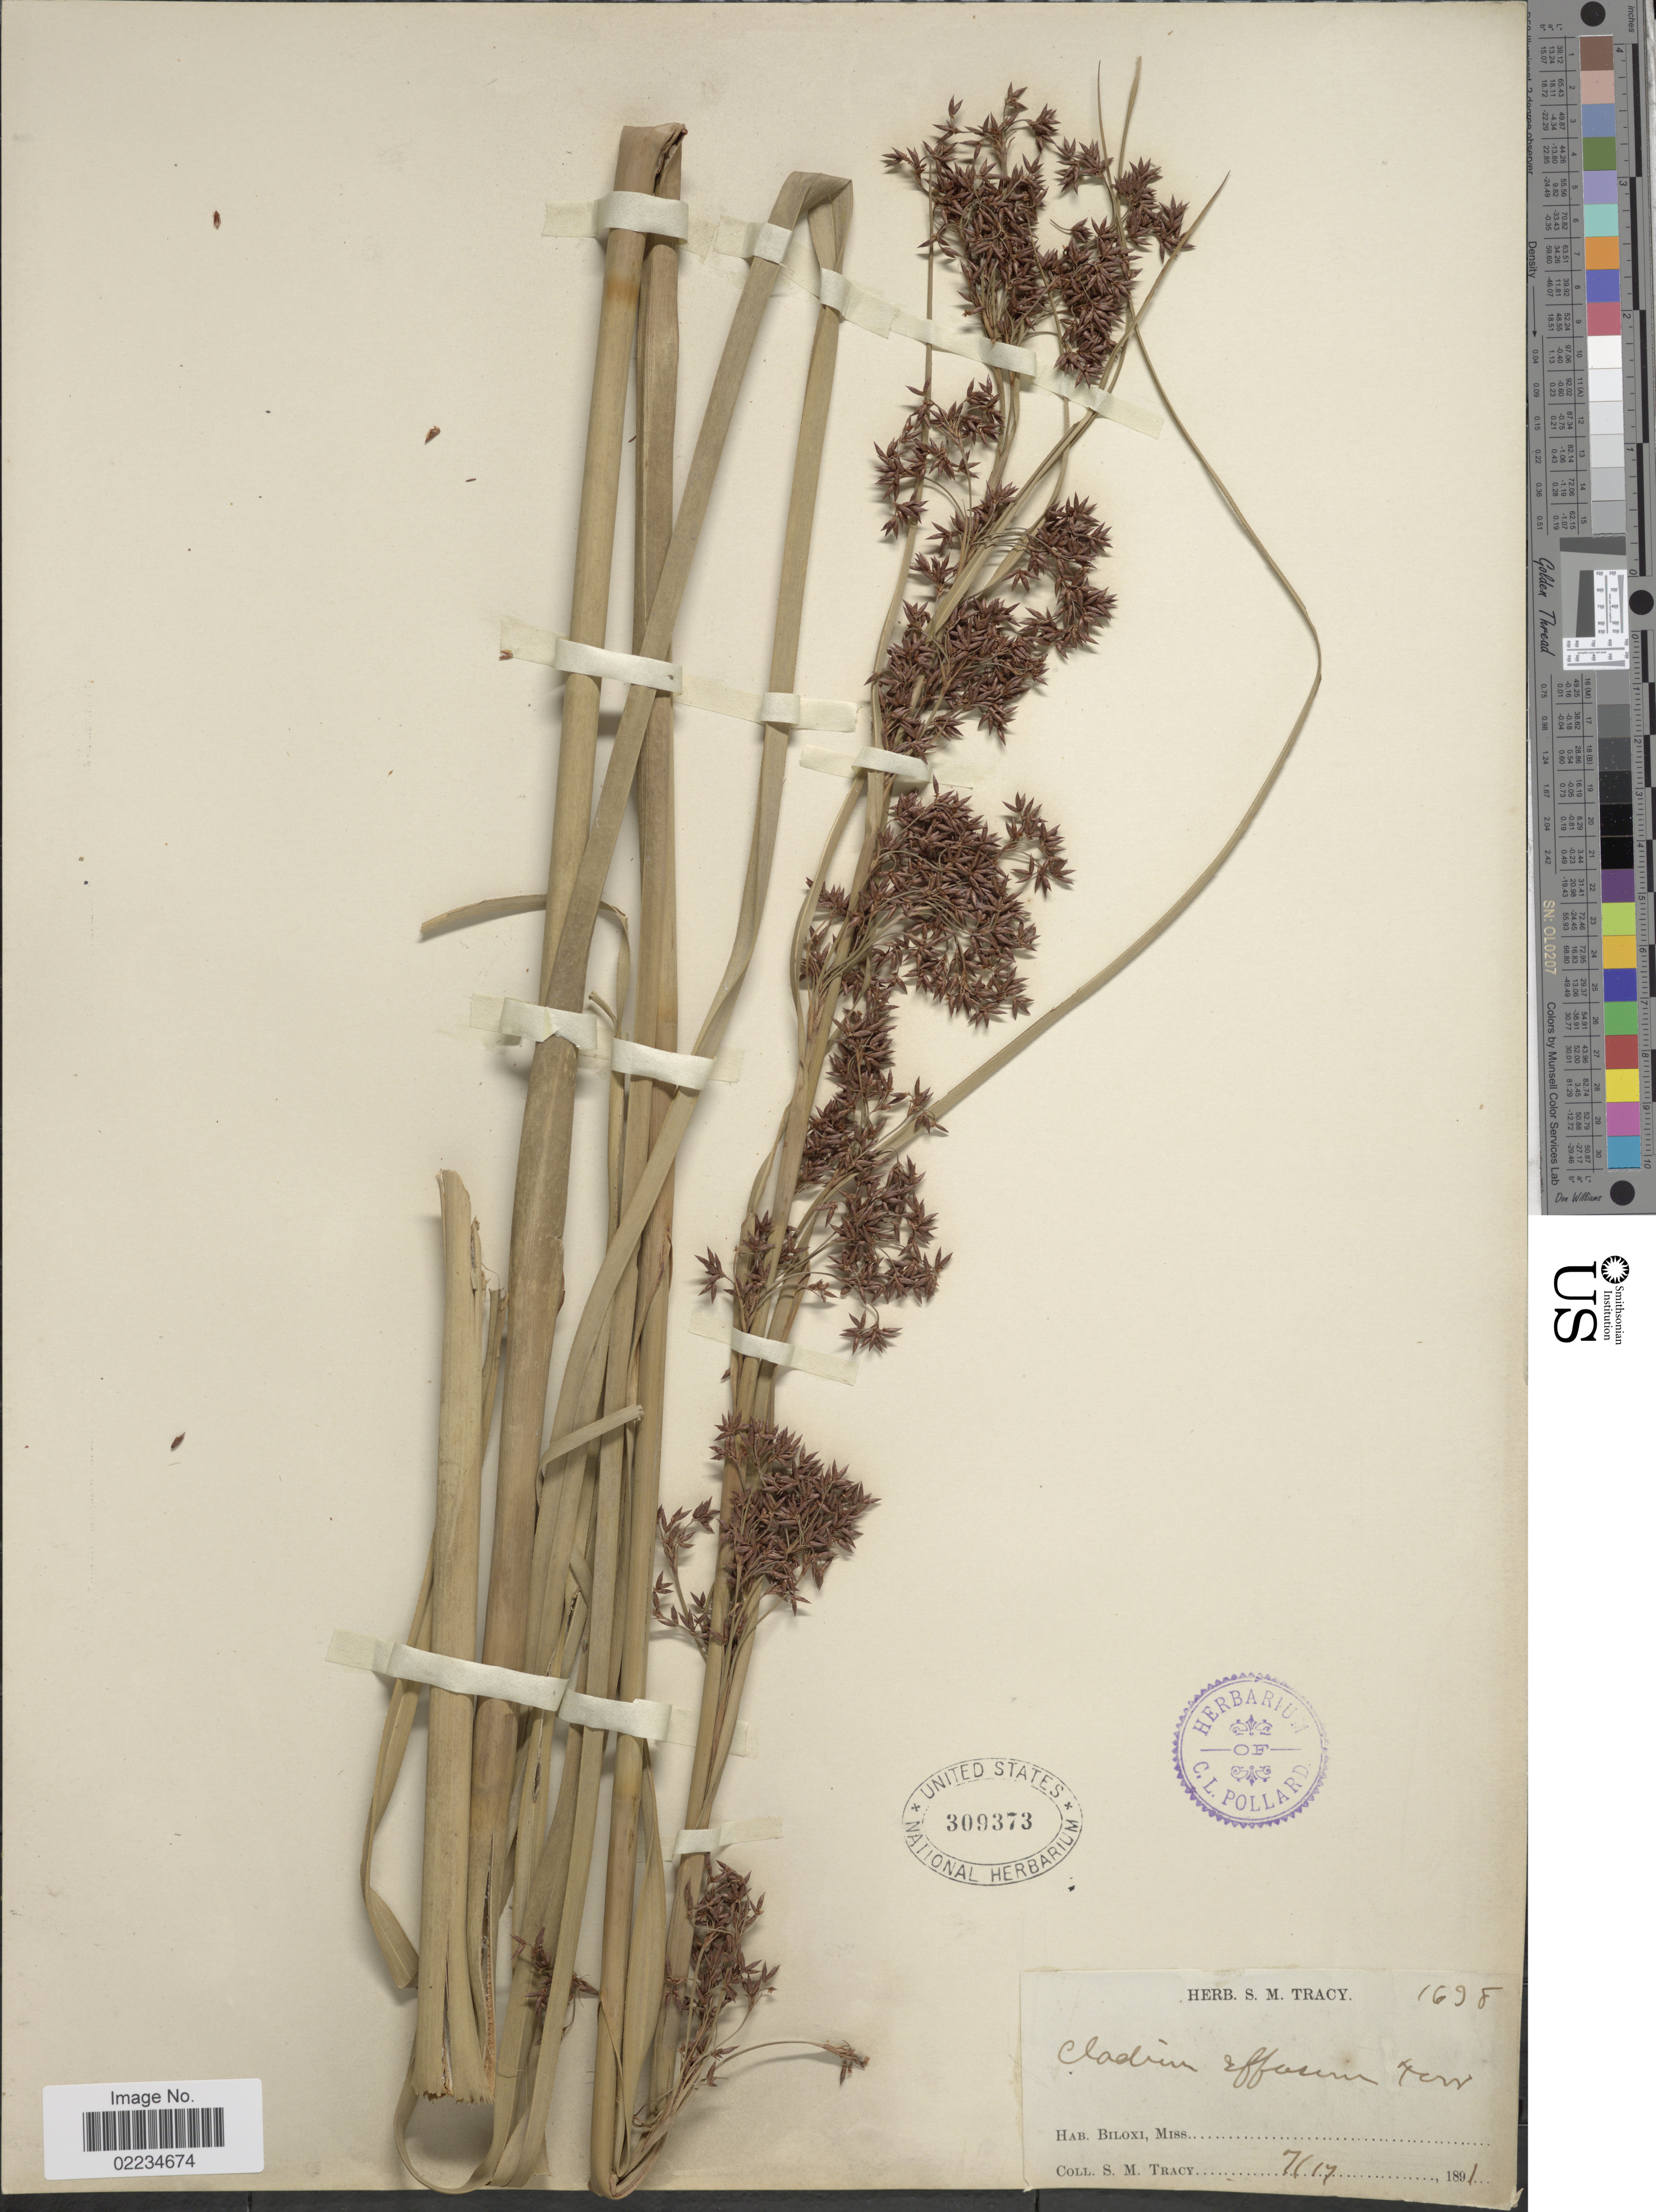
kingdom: Plantae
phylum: Tracheophyta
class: Liliopsida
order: Poales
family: Cyperaceae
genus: Cladium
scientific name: Cladium jamaicense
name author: Crantz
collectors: S. M. Tracy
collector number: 1638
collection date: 1891-07-17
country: United States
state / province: Mississippi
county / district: Harrison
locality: Biloxi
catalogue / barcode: US 309373